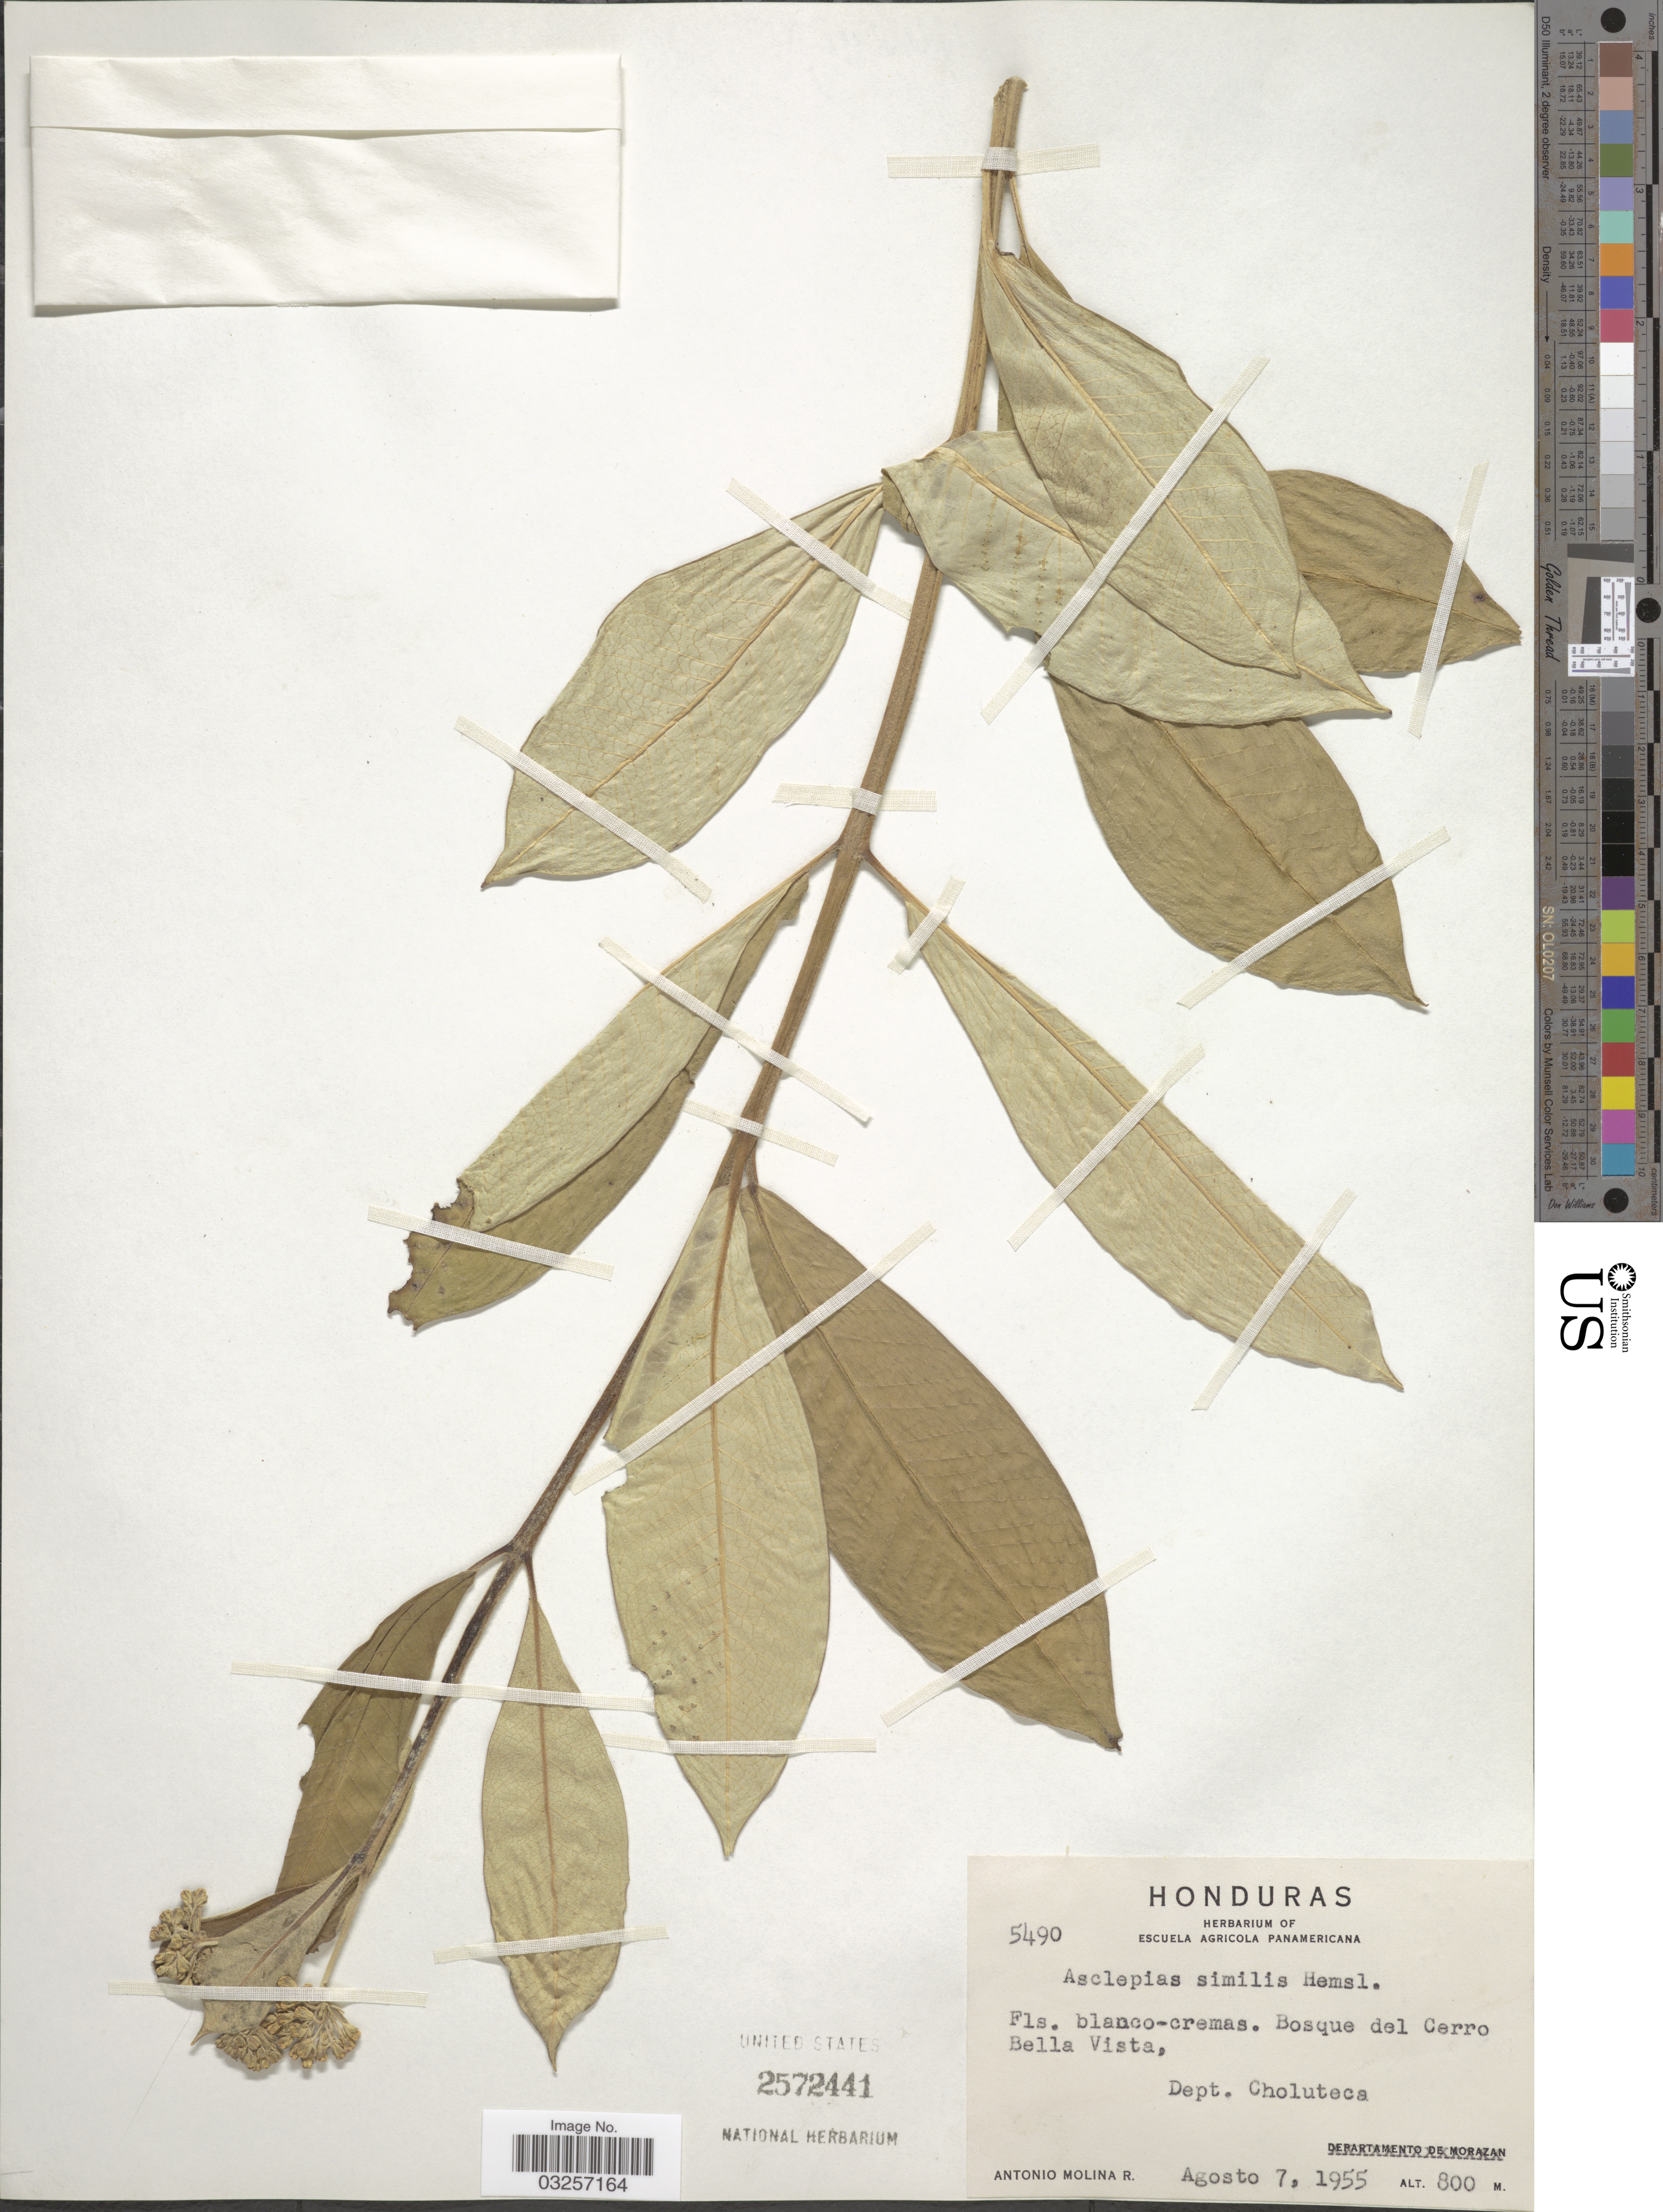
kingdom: Plantae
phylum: Tracheophyta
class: Magnoliopsida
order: Gentianales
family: Apocynaceae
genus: Asclepias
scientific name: Asclepias similis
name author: Hemsl.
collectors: A. Molina R.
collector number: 5490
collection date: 1955-08-07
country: Honduras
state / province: Choluteca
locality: Bosque del Cerro Bella Vista, Dept. Choluteca.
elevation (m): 800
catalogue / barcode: US 2572441